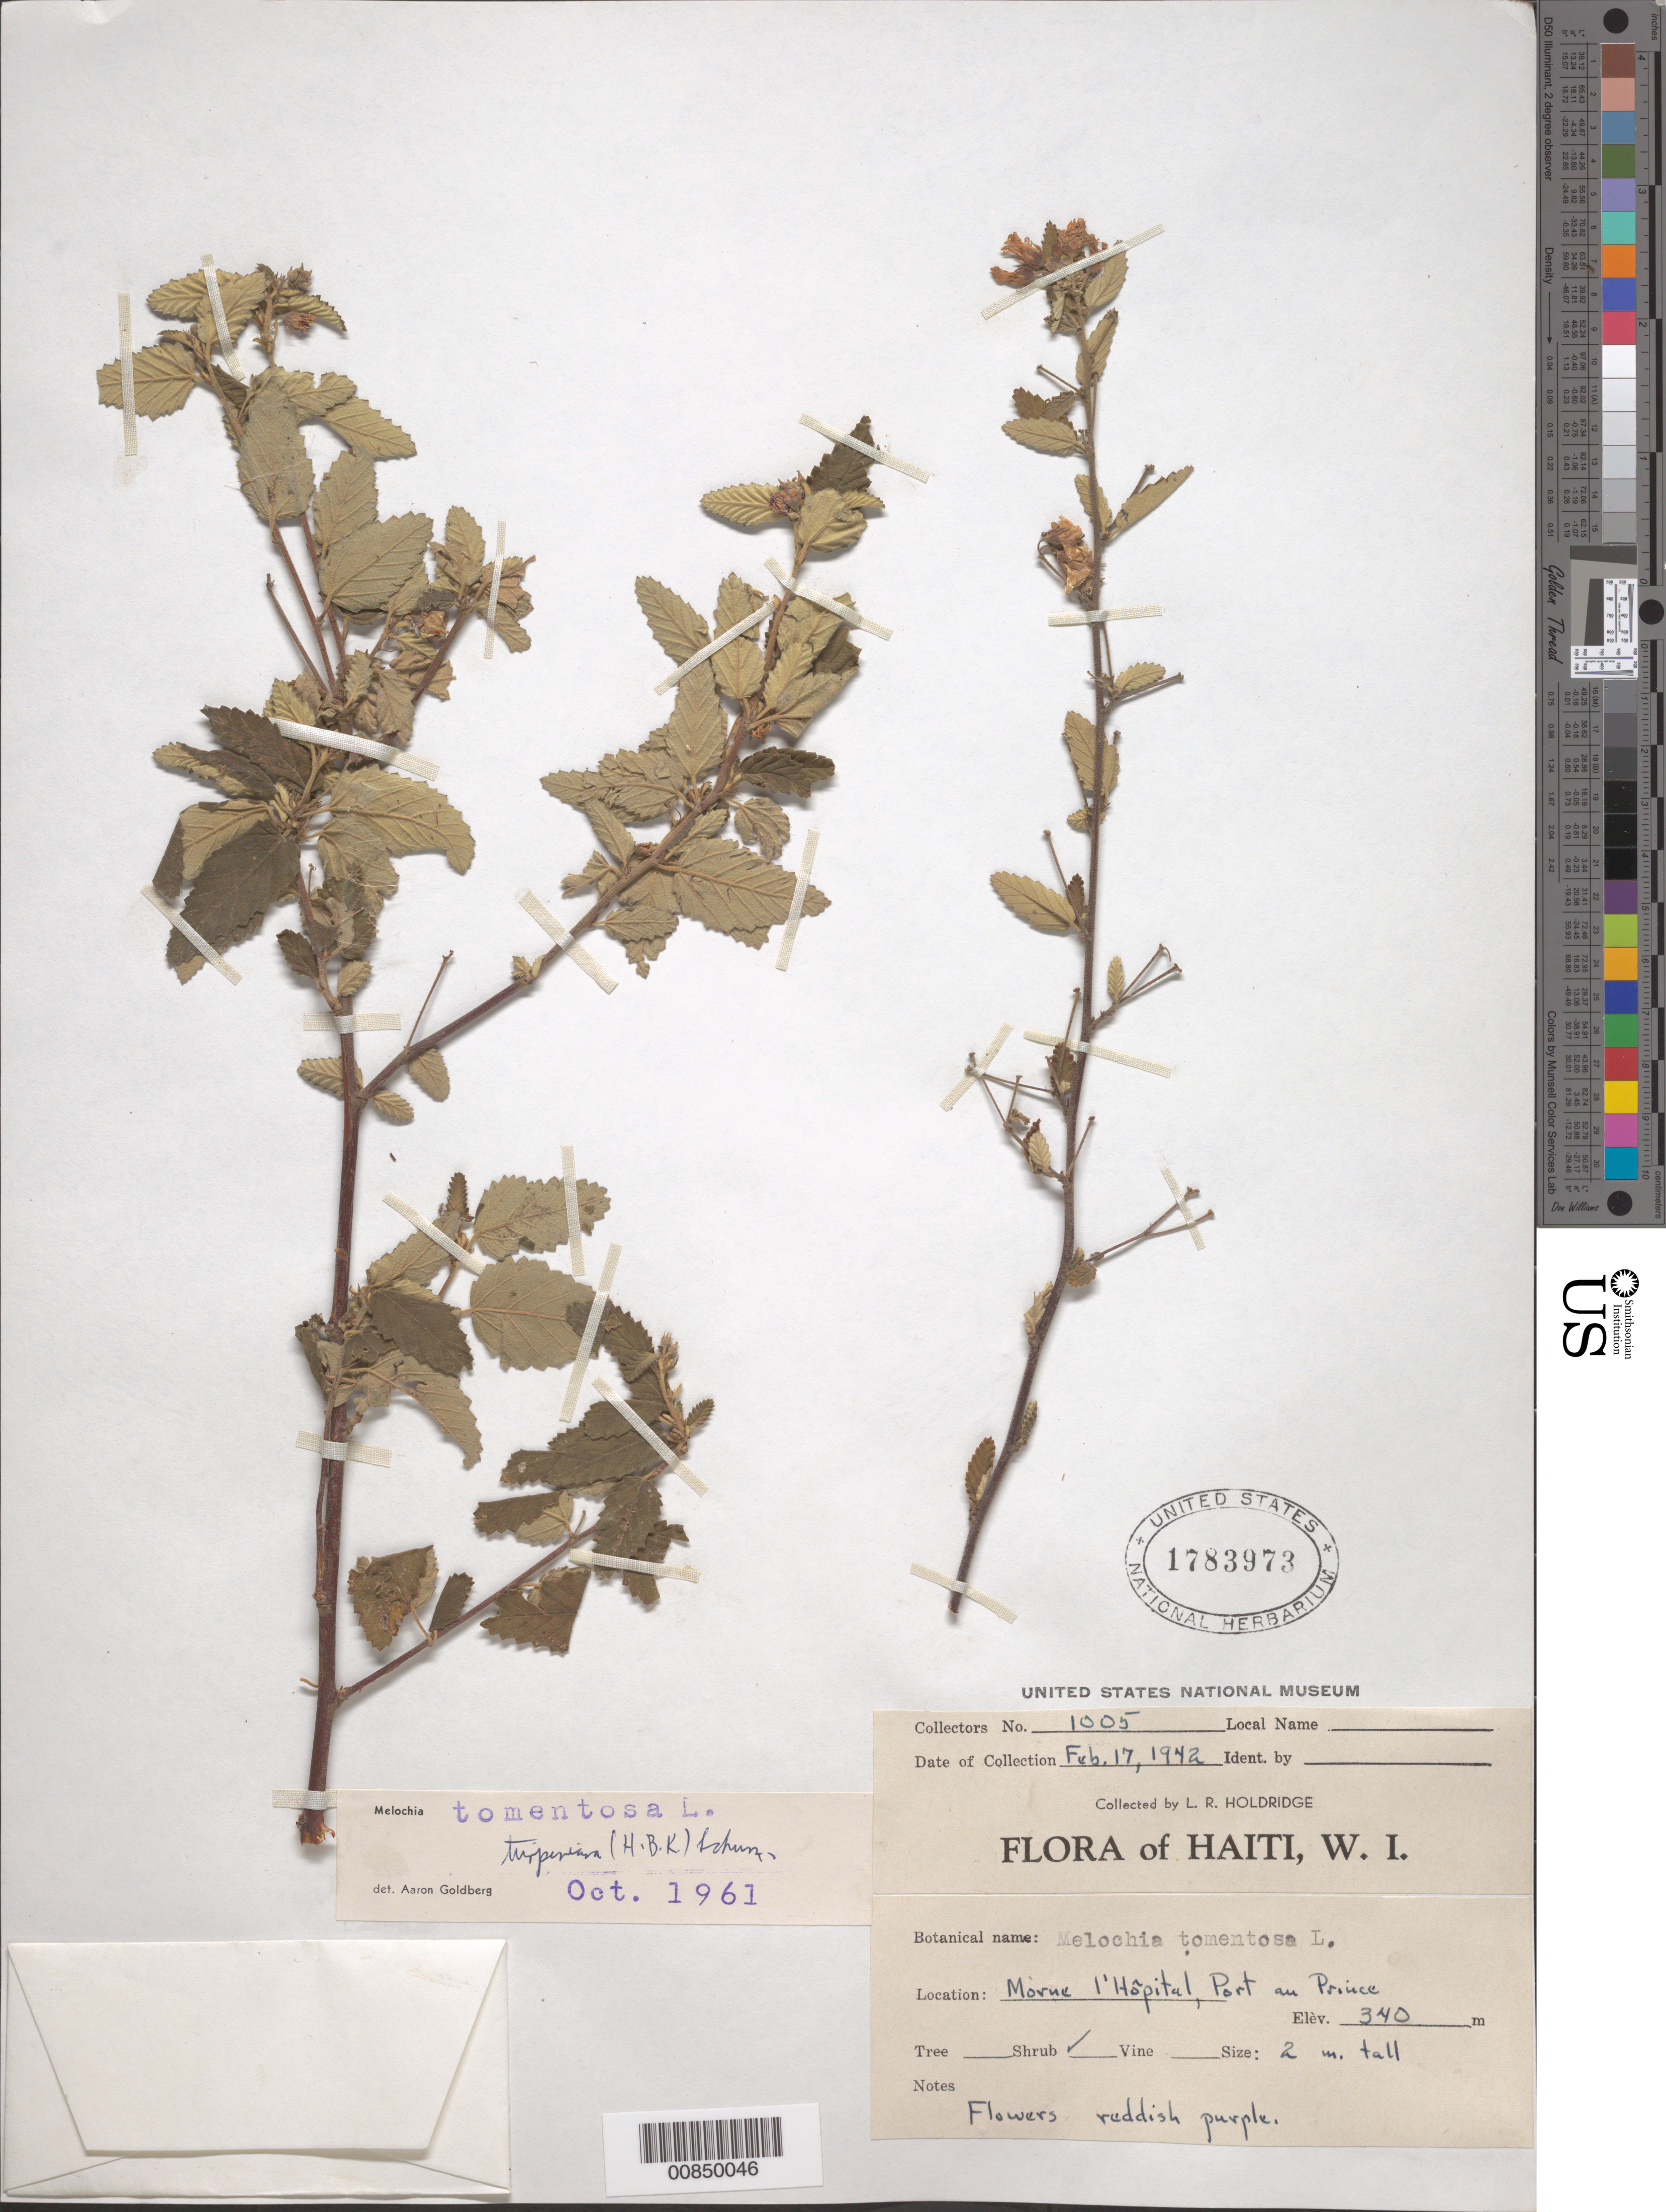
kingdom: Plantae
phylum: Tracheophyta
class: Magnoliopsida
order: Malvales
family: Malvaceae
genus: Melochia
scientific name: Melochia tomentosa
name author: L.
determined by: Goldberg, Aaron, (US), NMNH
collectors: L. Holdridge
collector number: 1005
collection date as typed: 17 Feb 1942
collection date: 1942-02-17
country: Haiti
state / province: Ouest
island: Hispaniola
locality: Morne l'Hôpital, Port au Prince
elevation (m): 340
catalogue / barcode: US 1783973